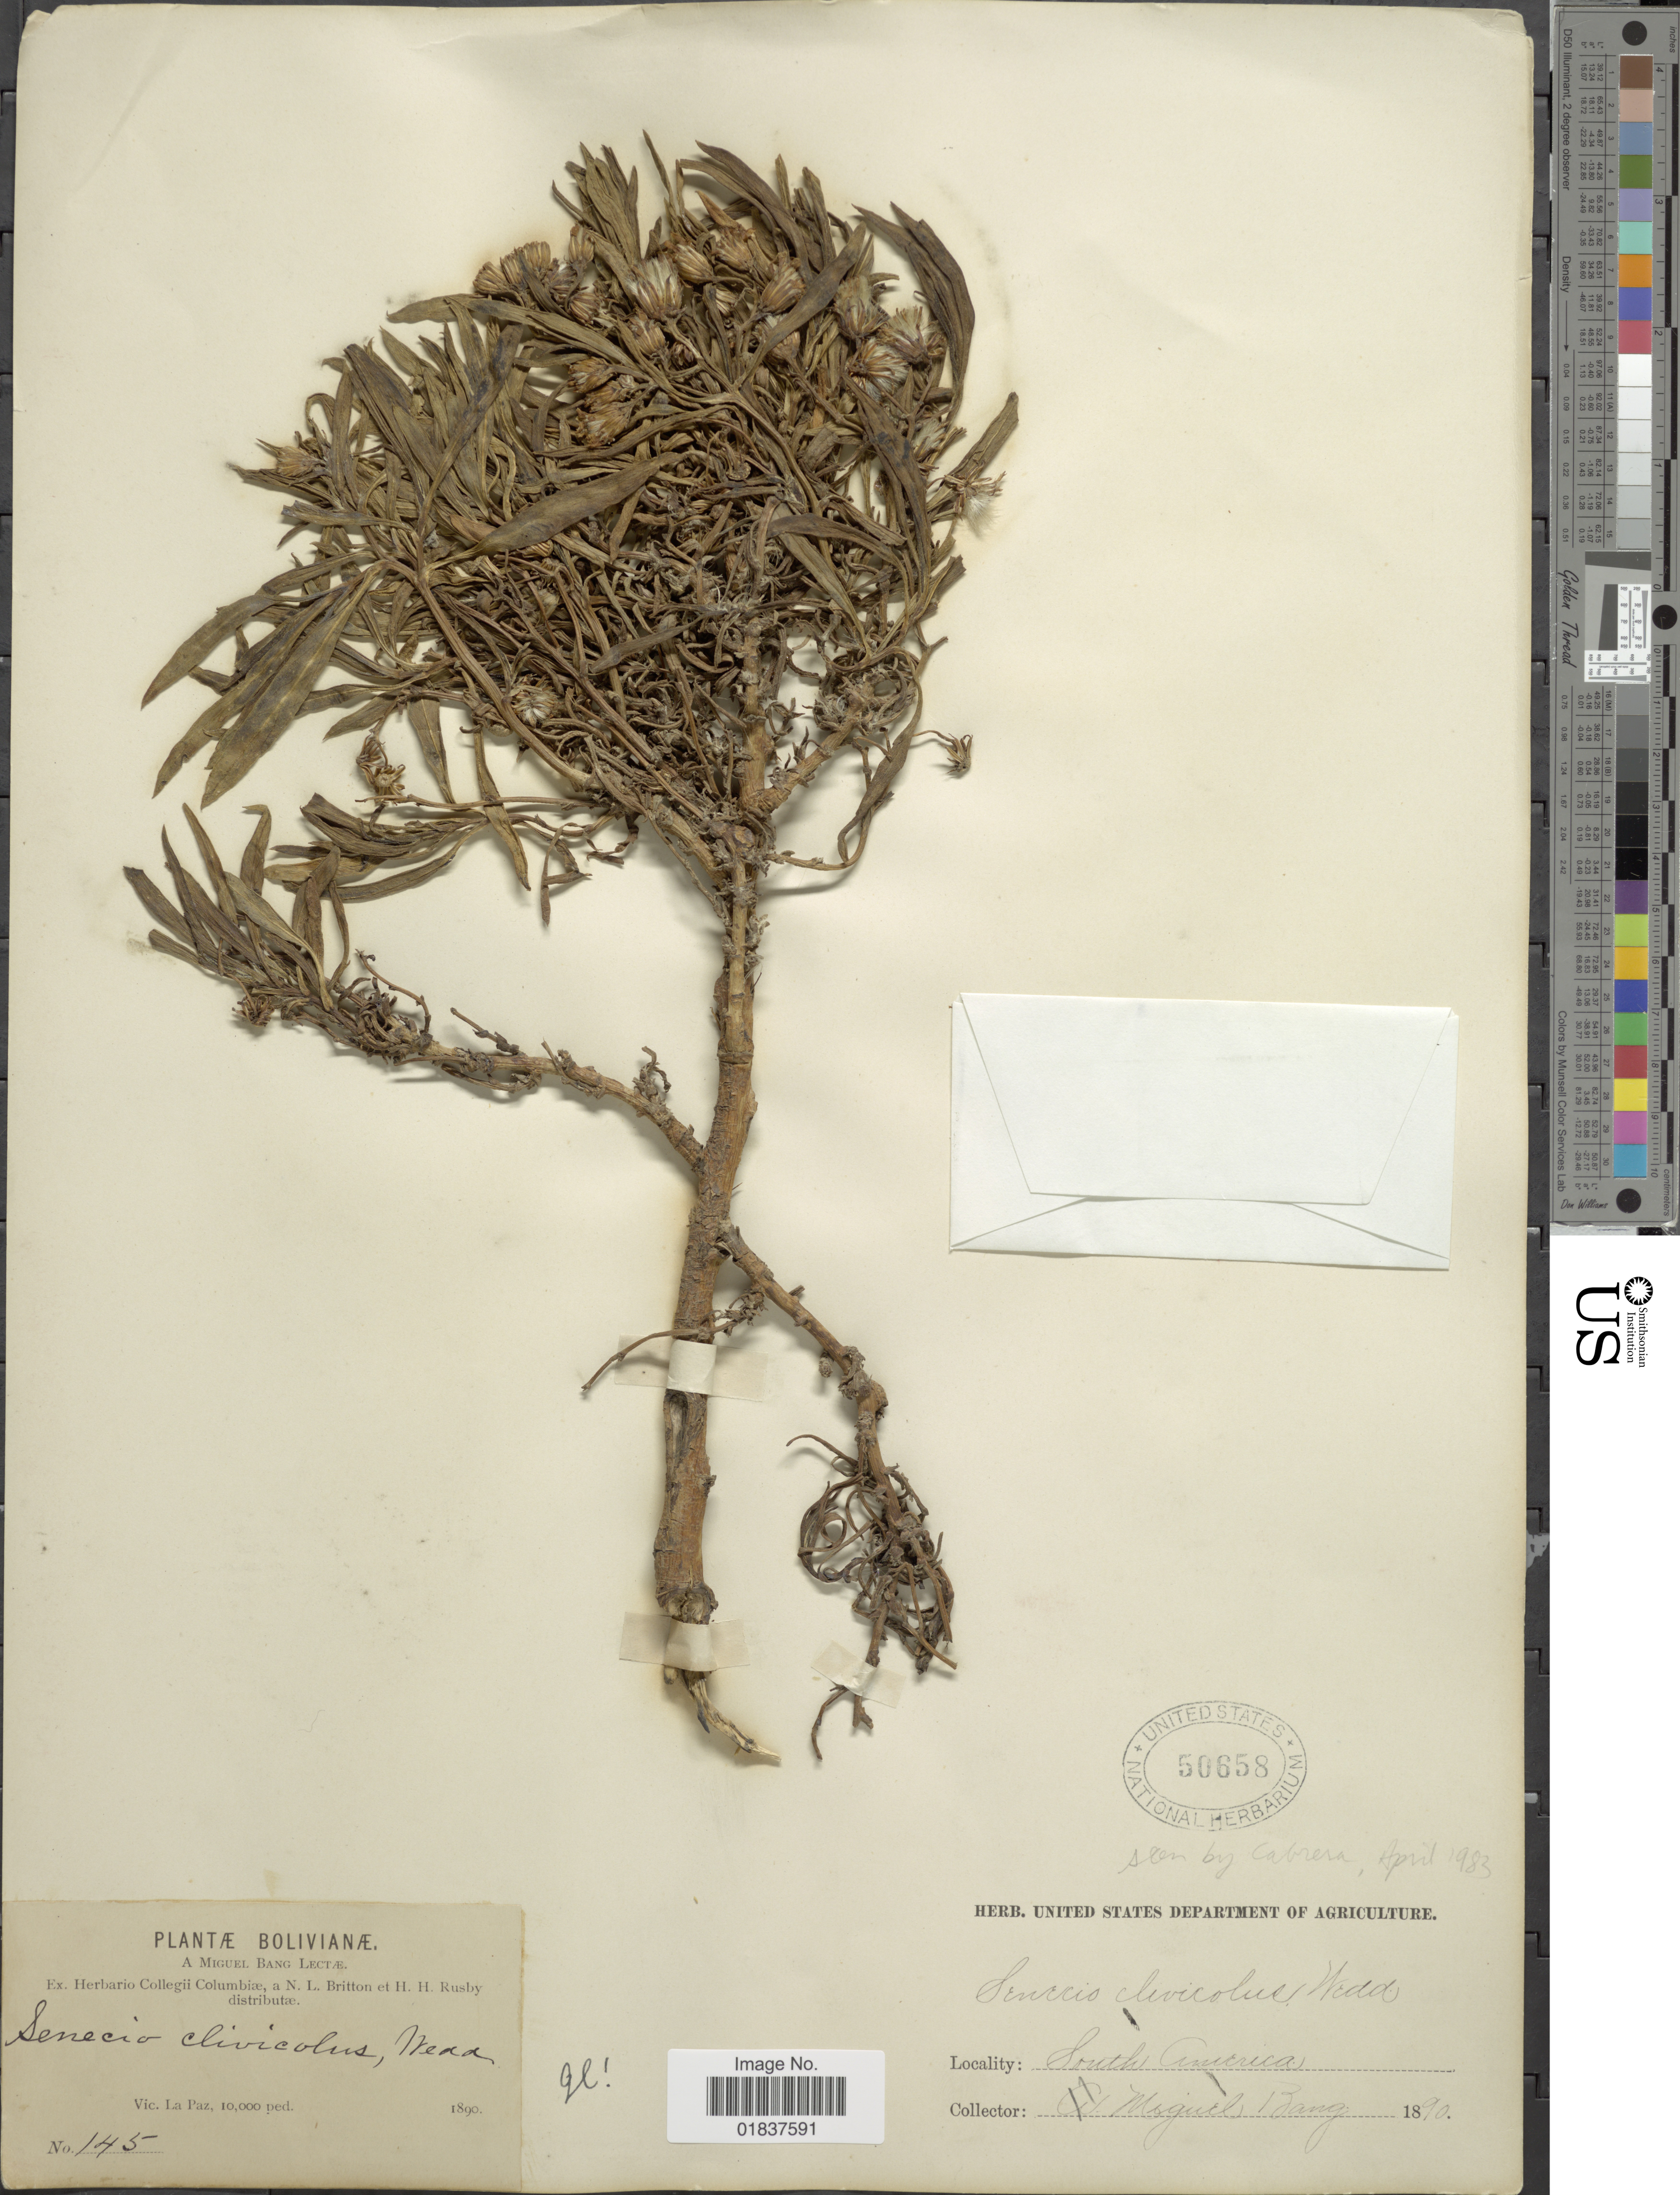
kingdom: Plantae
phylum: Tracheophyta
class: Magnoliopsida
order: Asterales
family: Asteraceae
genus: Senecio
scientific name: Senecio clivicola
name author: Wedd.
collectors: M. Bang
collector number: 145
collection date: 1890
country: Bolivia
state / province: La Paz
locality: Vic. La Paz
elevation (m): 3048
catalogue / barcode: US 50658